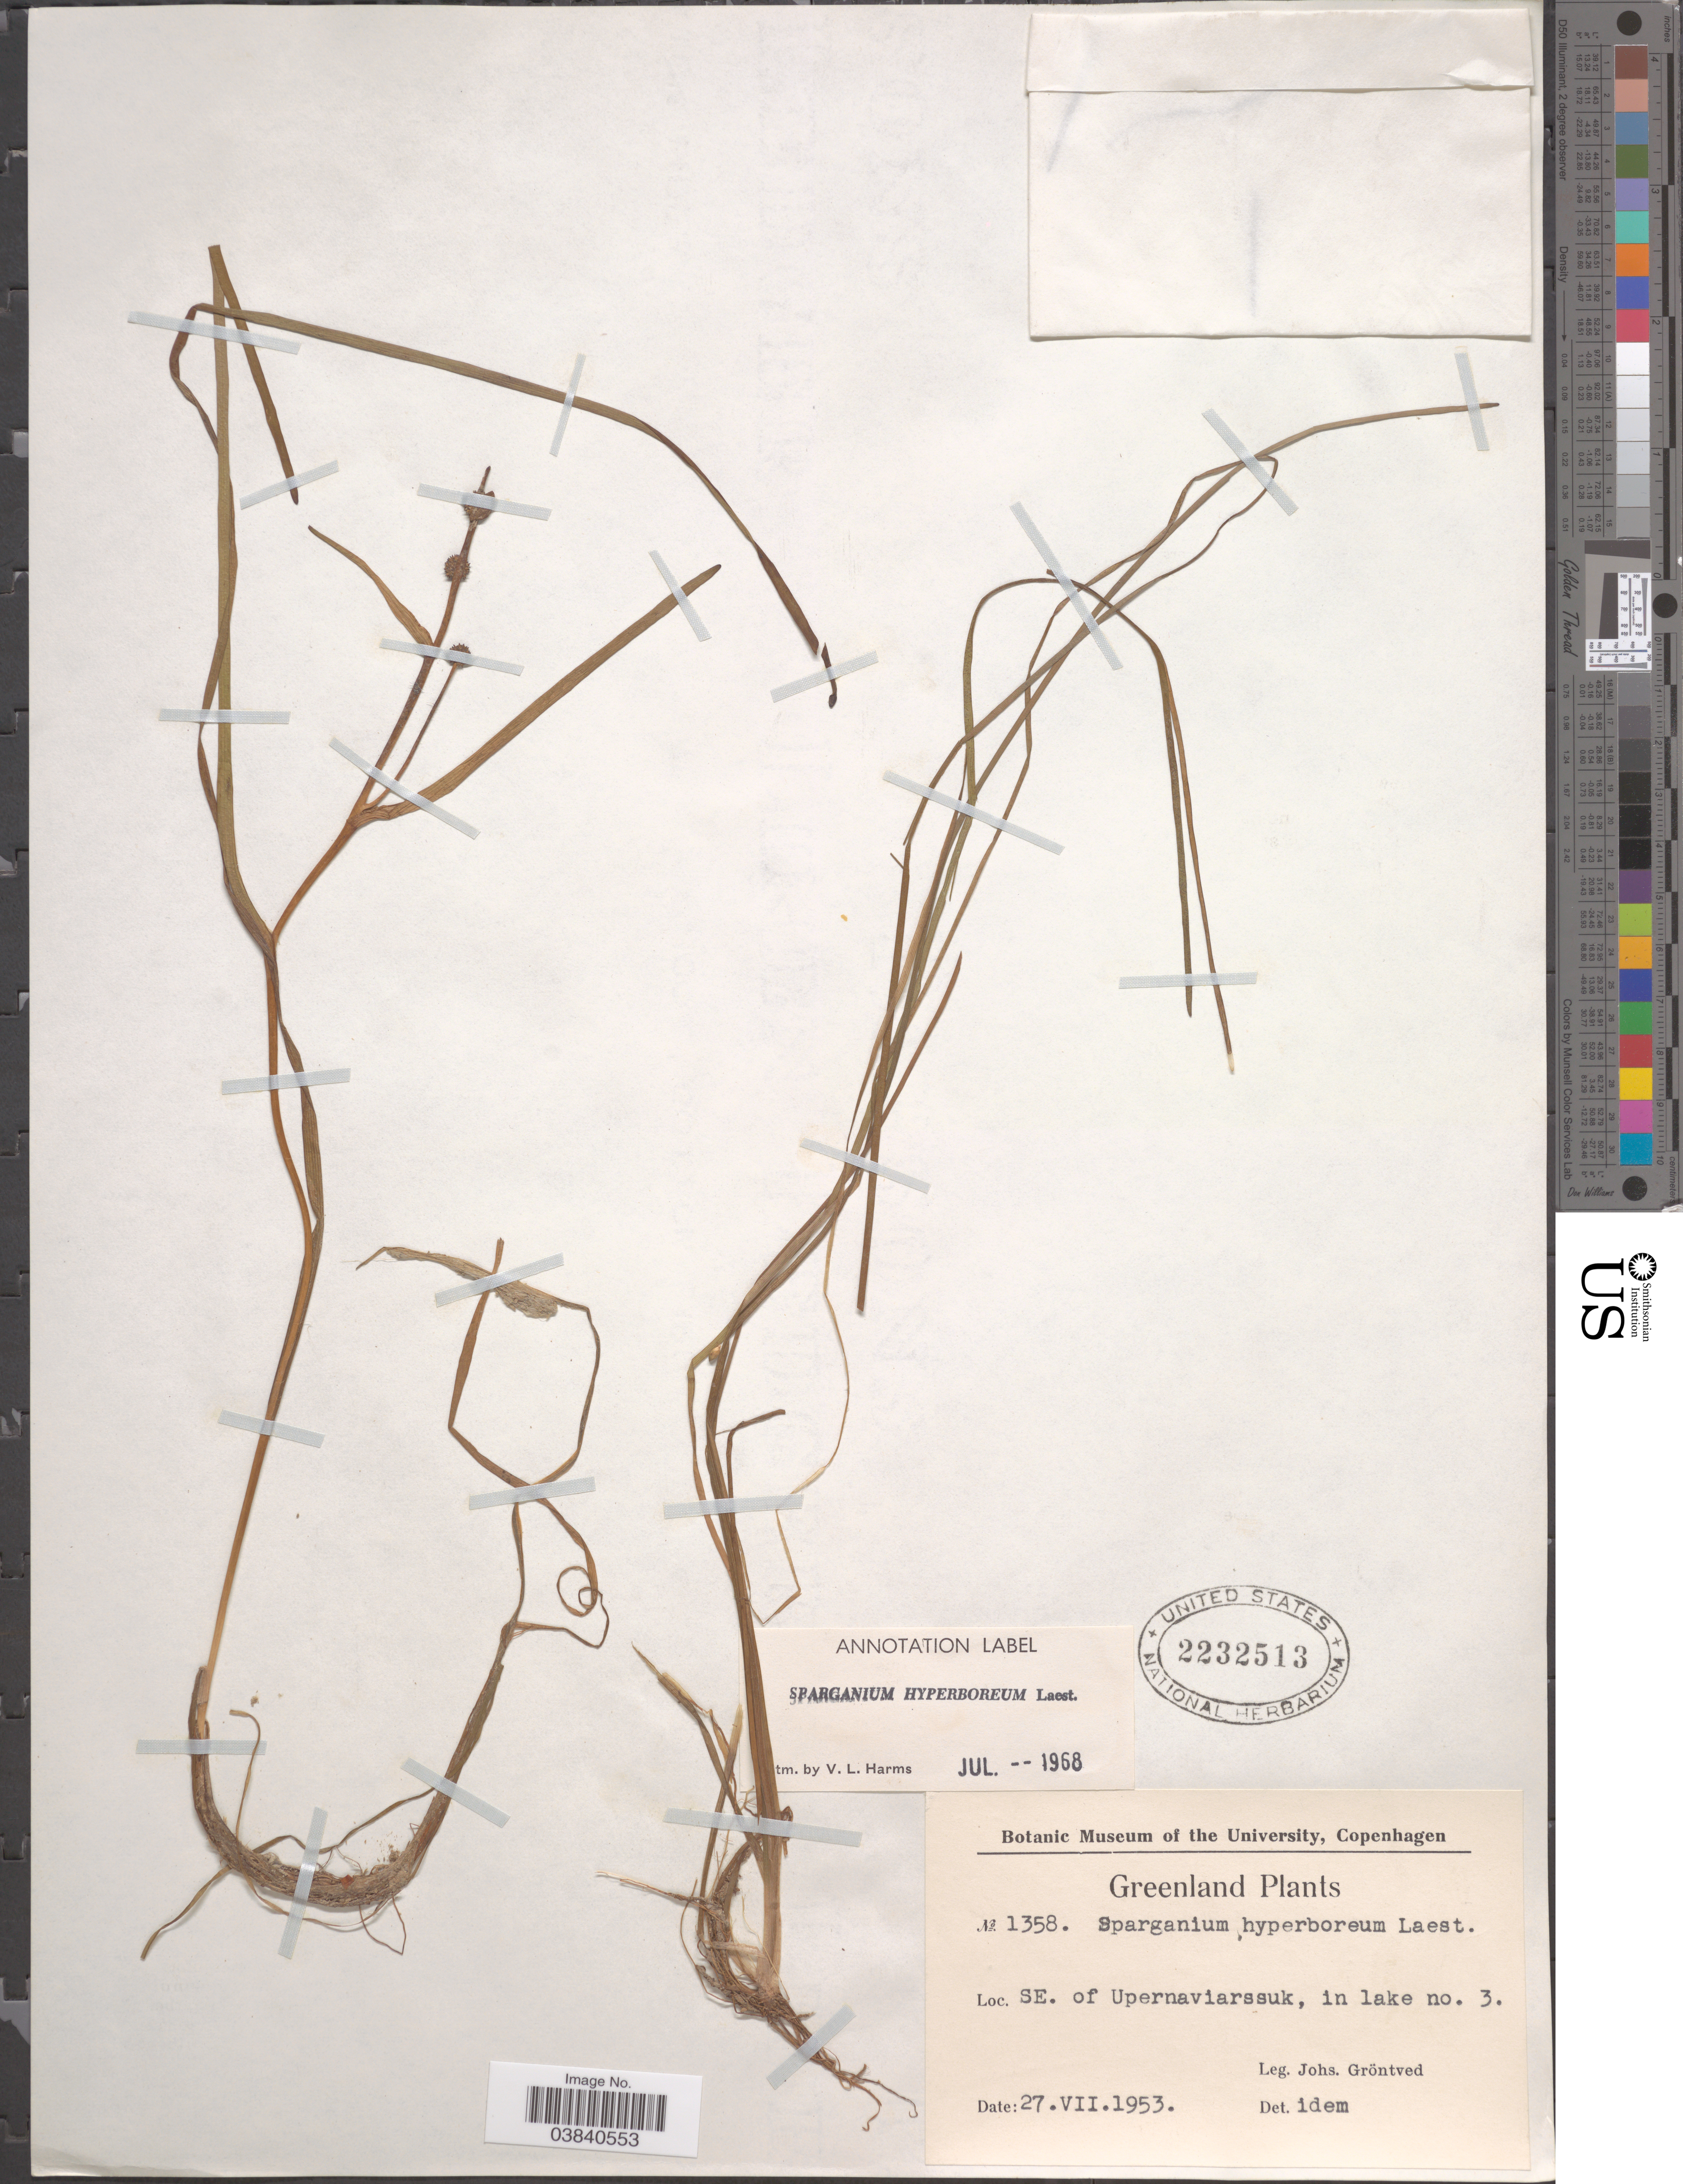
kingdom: Plantae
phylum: Tracheophyta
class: Liliopsida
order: Poales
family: Typhaceae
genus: Sparganium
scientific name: Sparganium hyperboreum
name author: Beurl. ex Laest.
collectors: J. Grontved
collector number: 1358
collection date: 1953-07-27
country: Greenland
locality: SE. of Upernaviarssuk, in lake no. 3.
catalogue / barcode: US 2232513